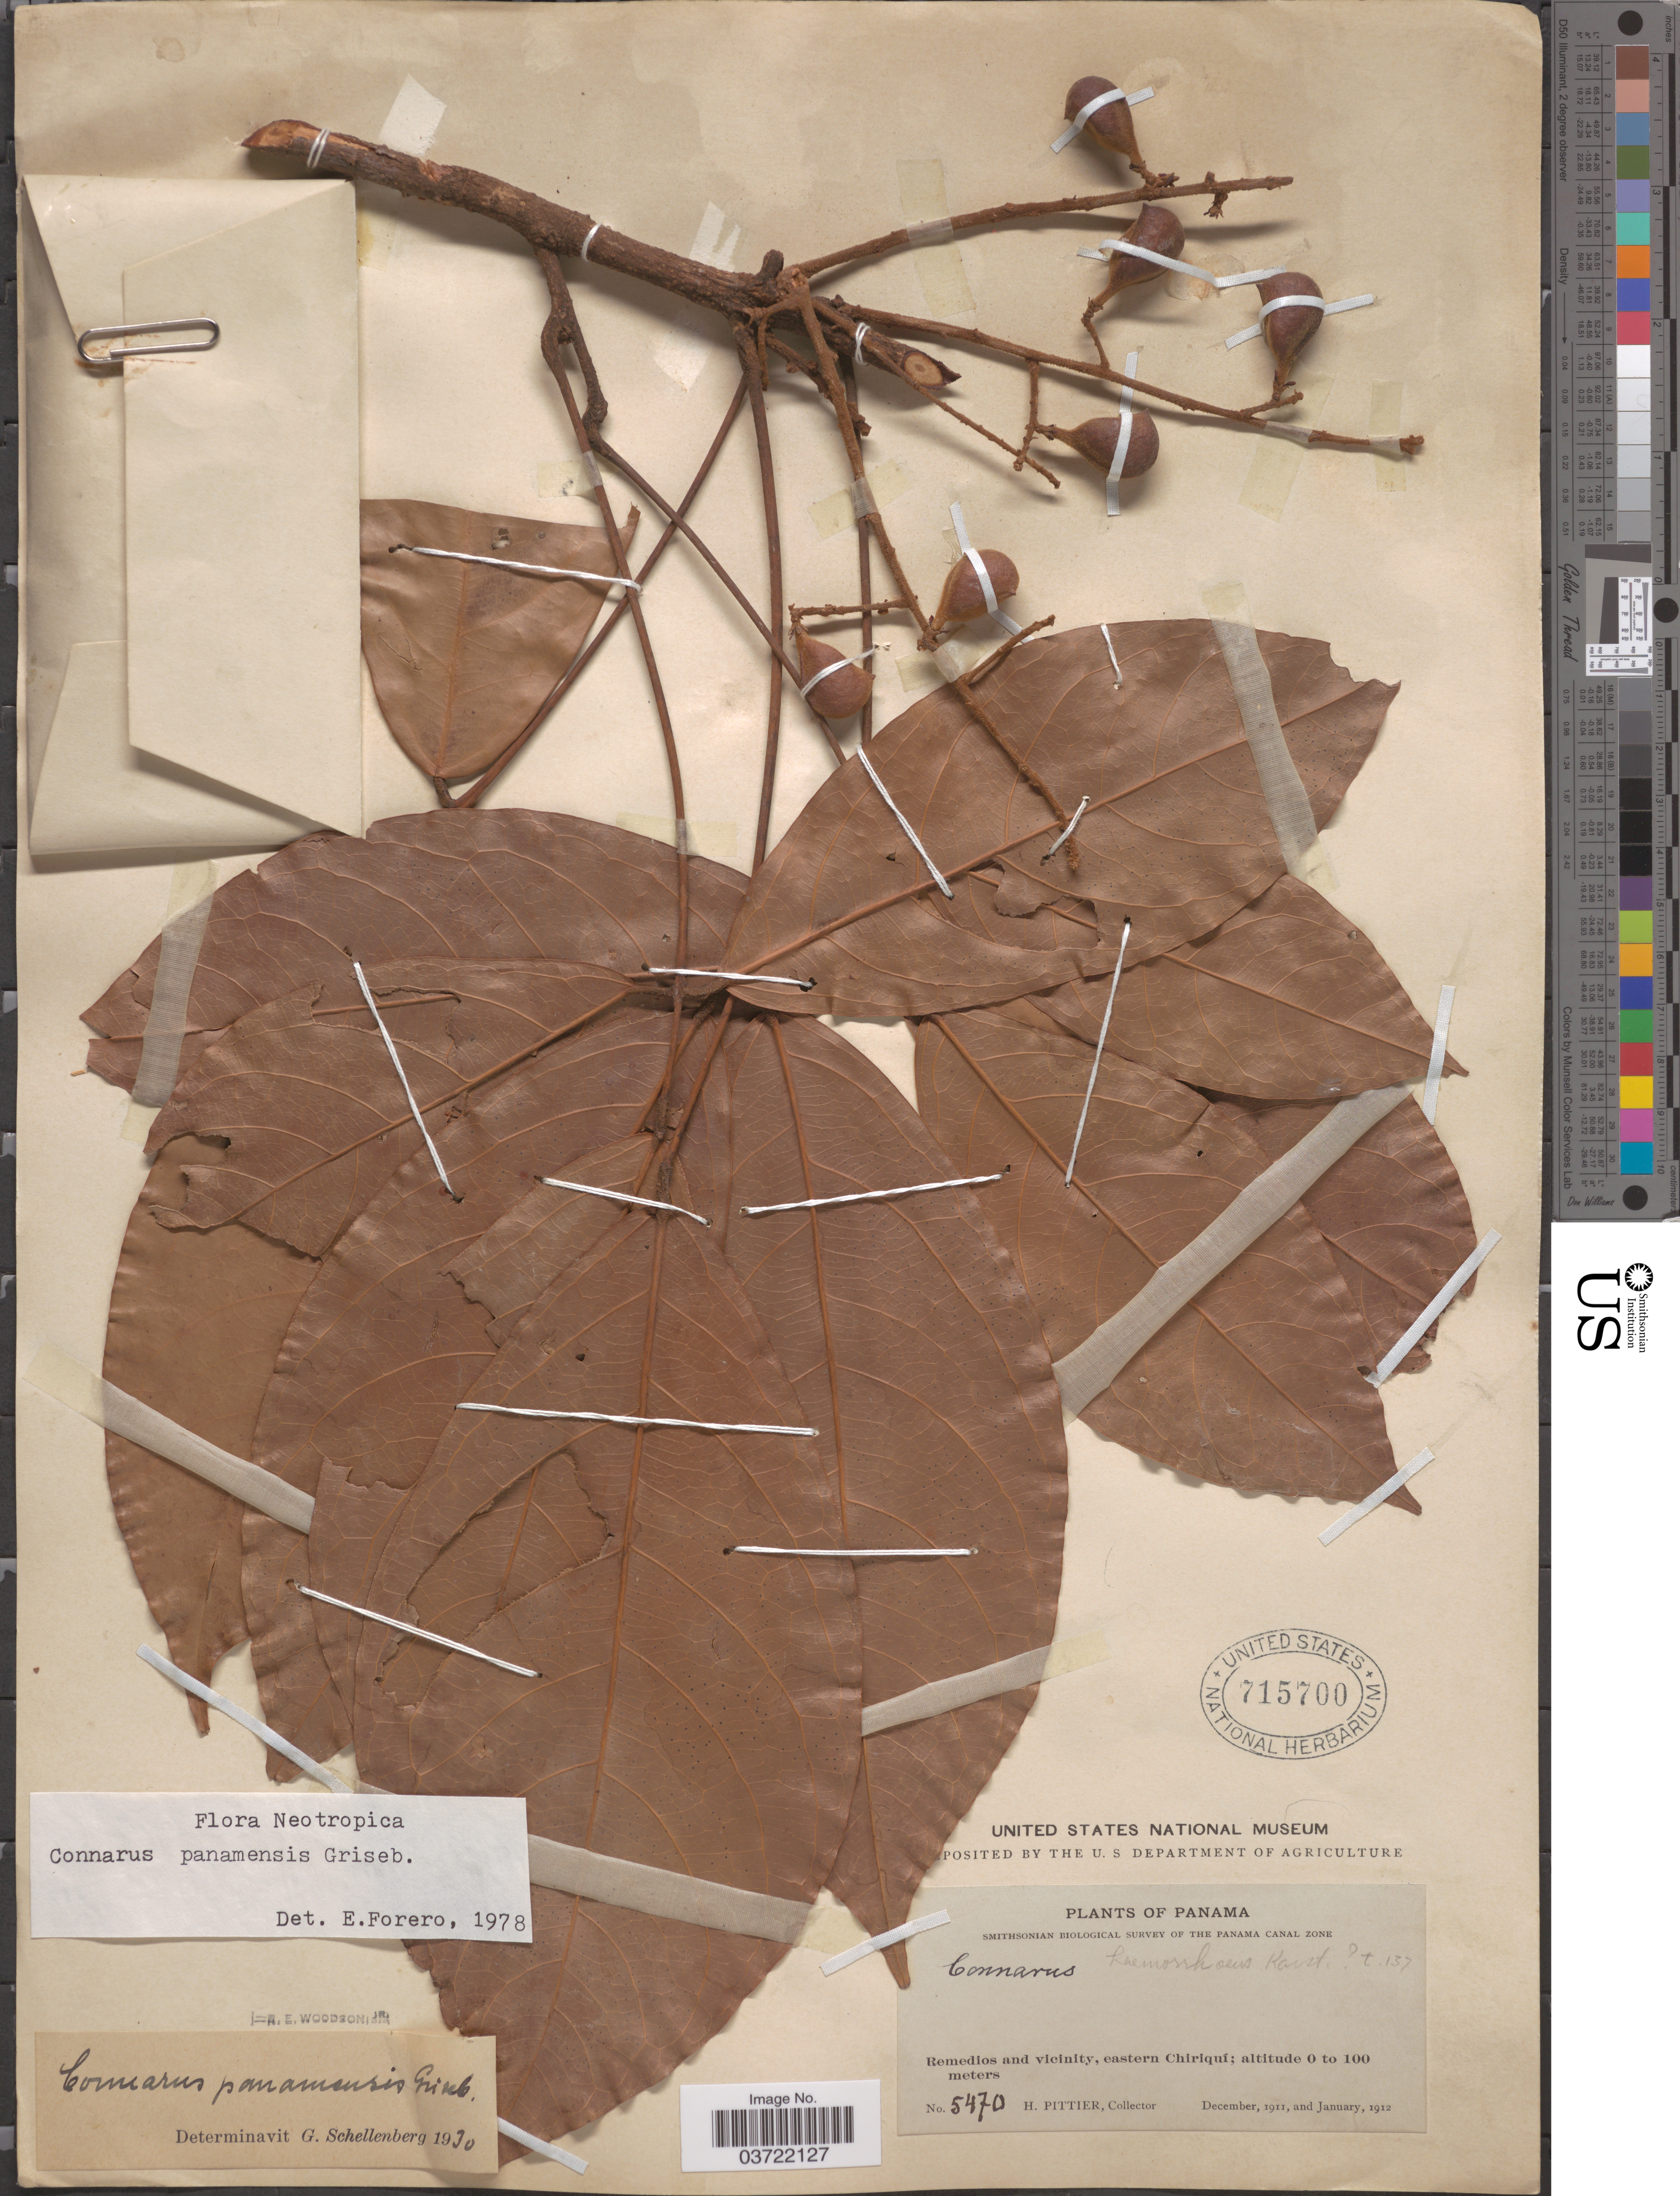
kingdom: Plantae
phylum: Tracheophyta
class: Magnoliopsida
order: Oxalidales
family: Connaraceae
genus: Connarus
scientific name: Connarus palawanensis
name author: Elmer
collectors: H. F. Pittier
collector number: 5470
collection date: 1911-12/1912-01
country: Panama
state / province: Chiriqui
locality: The Panama Canal Zone. Remedios and vicinity, eastern Chiriquí.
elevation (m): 0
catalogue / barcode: US 715700